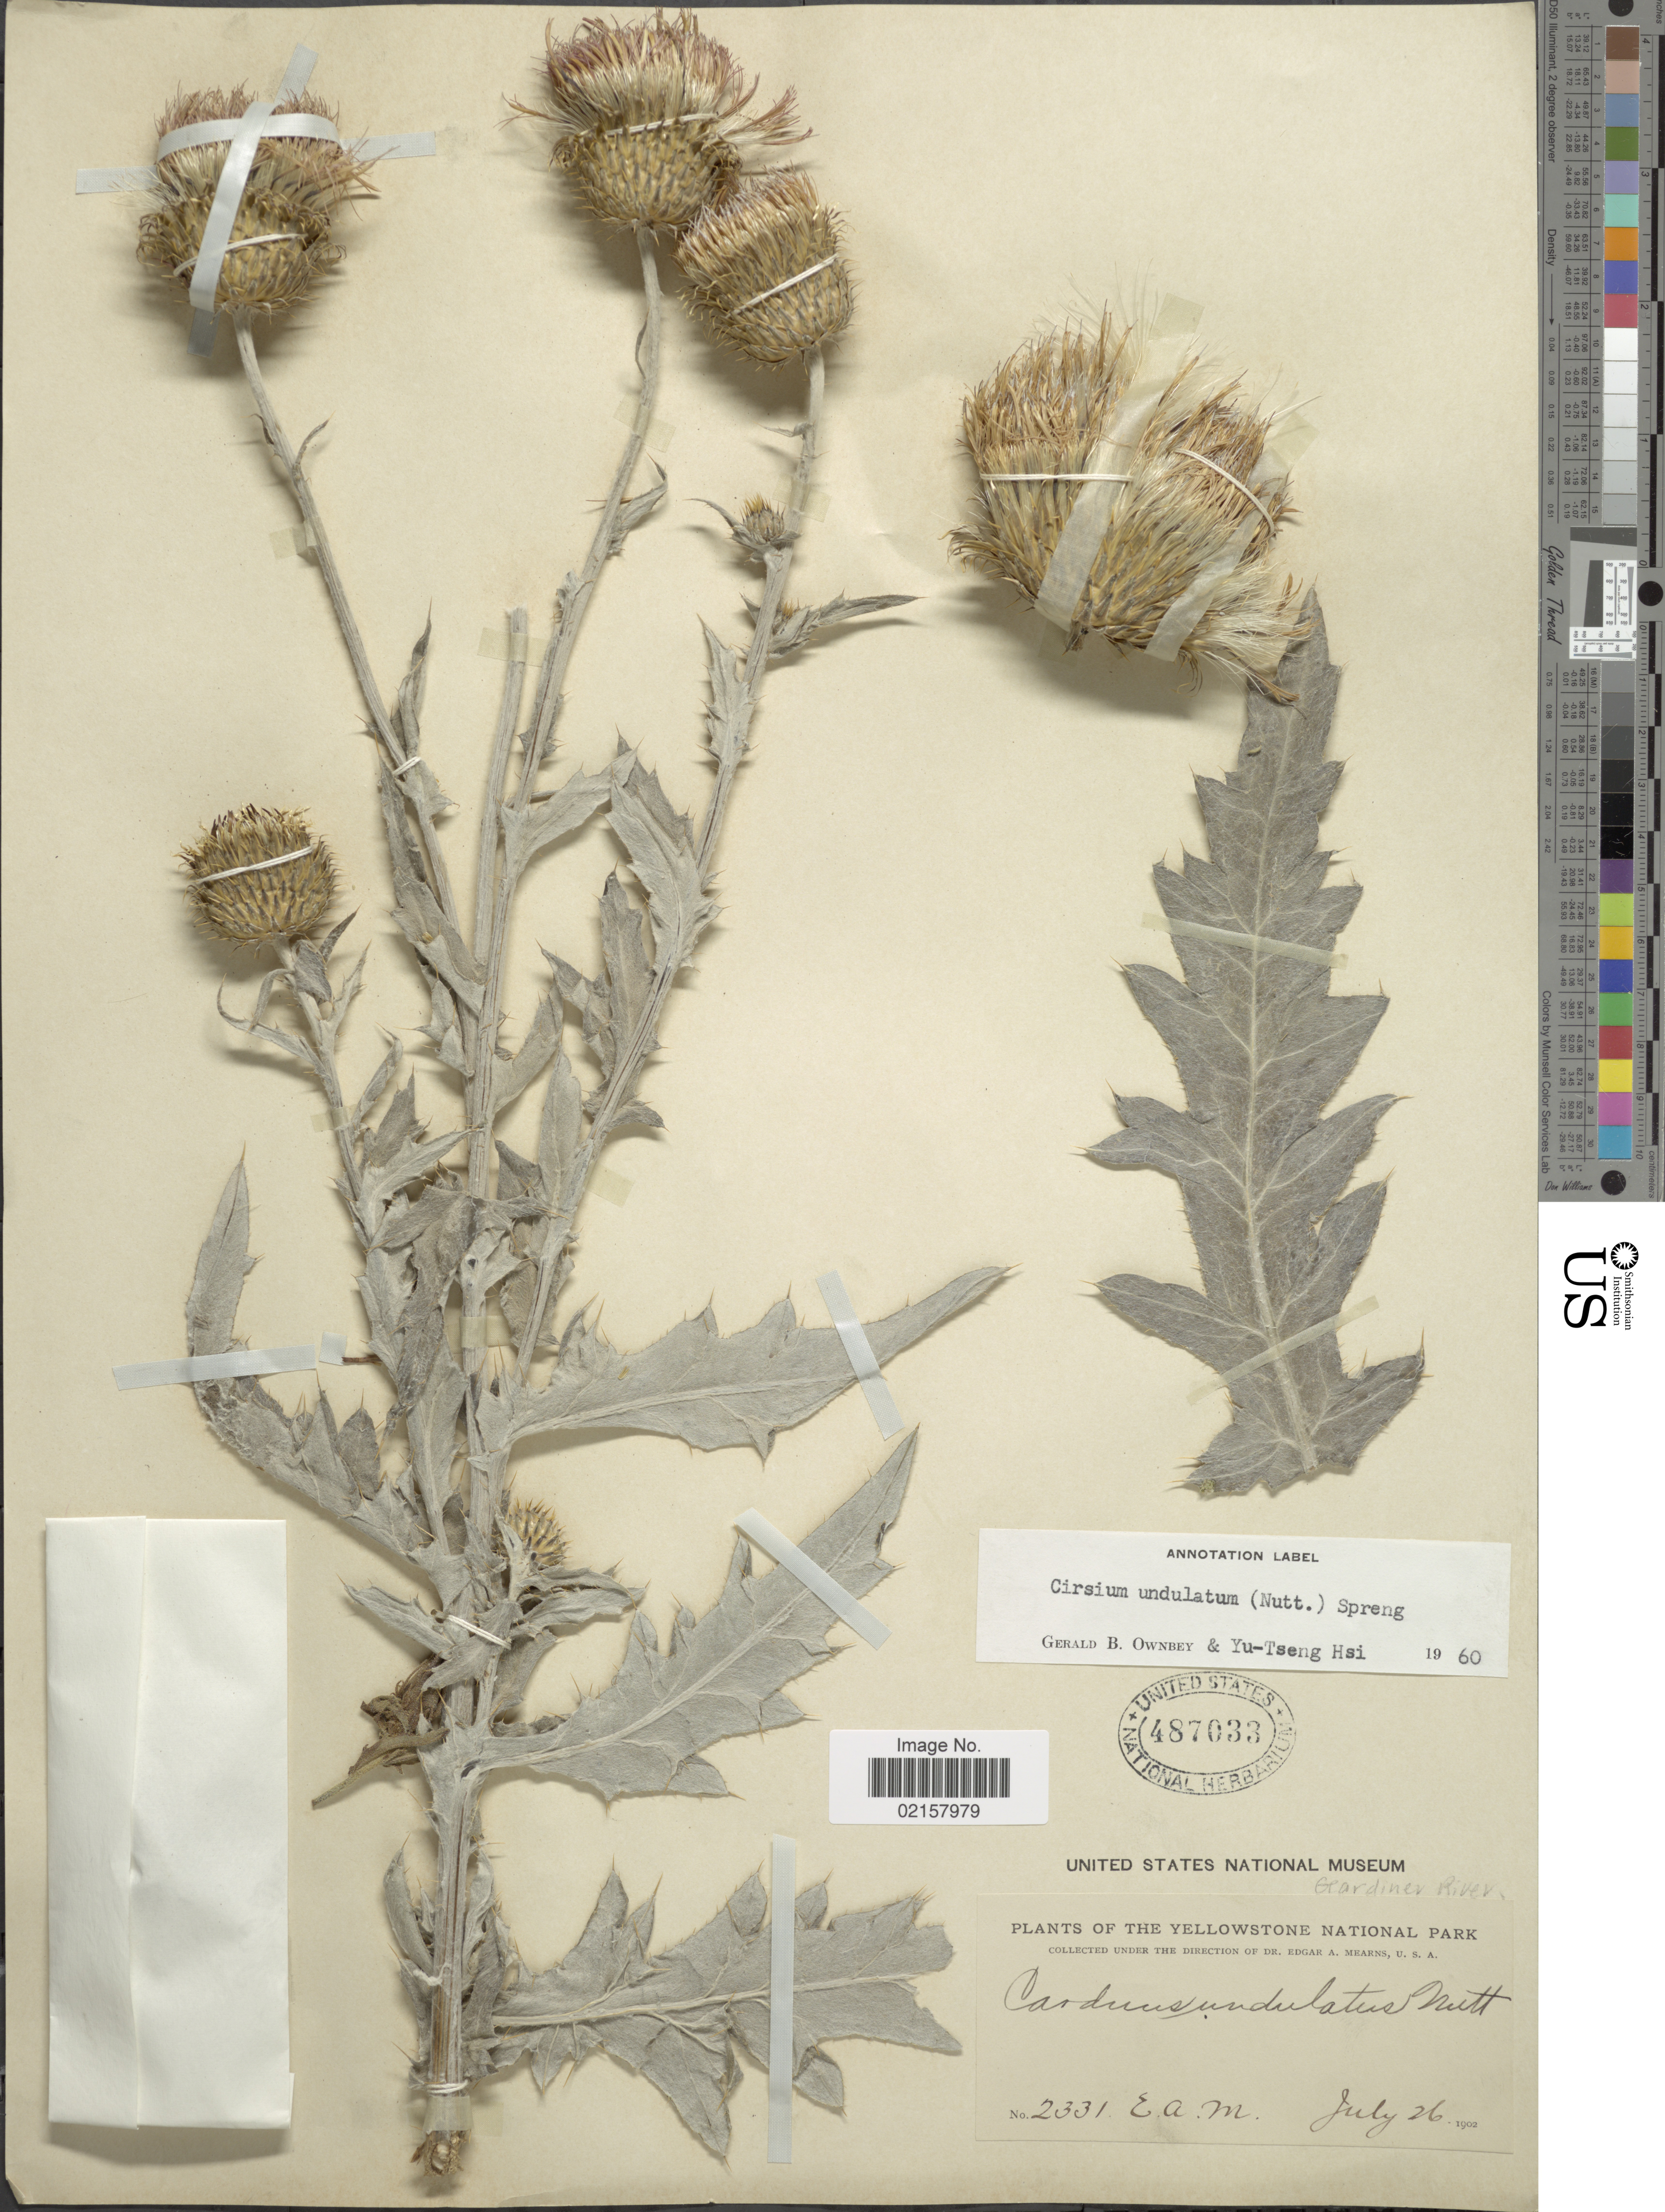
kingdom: Plantae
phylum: Tracheophyta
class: Magnoliopsida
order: Asterales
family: Asteraceae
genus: Cirsium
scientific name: Cirsium undulatum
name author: (Nutt.) Spreng.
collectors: E. A. Mearns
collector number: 2331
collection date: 1902-07-26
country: United States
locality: Yellowstone National Park, Gardiner River.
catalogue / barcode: US 487033